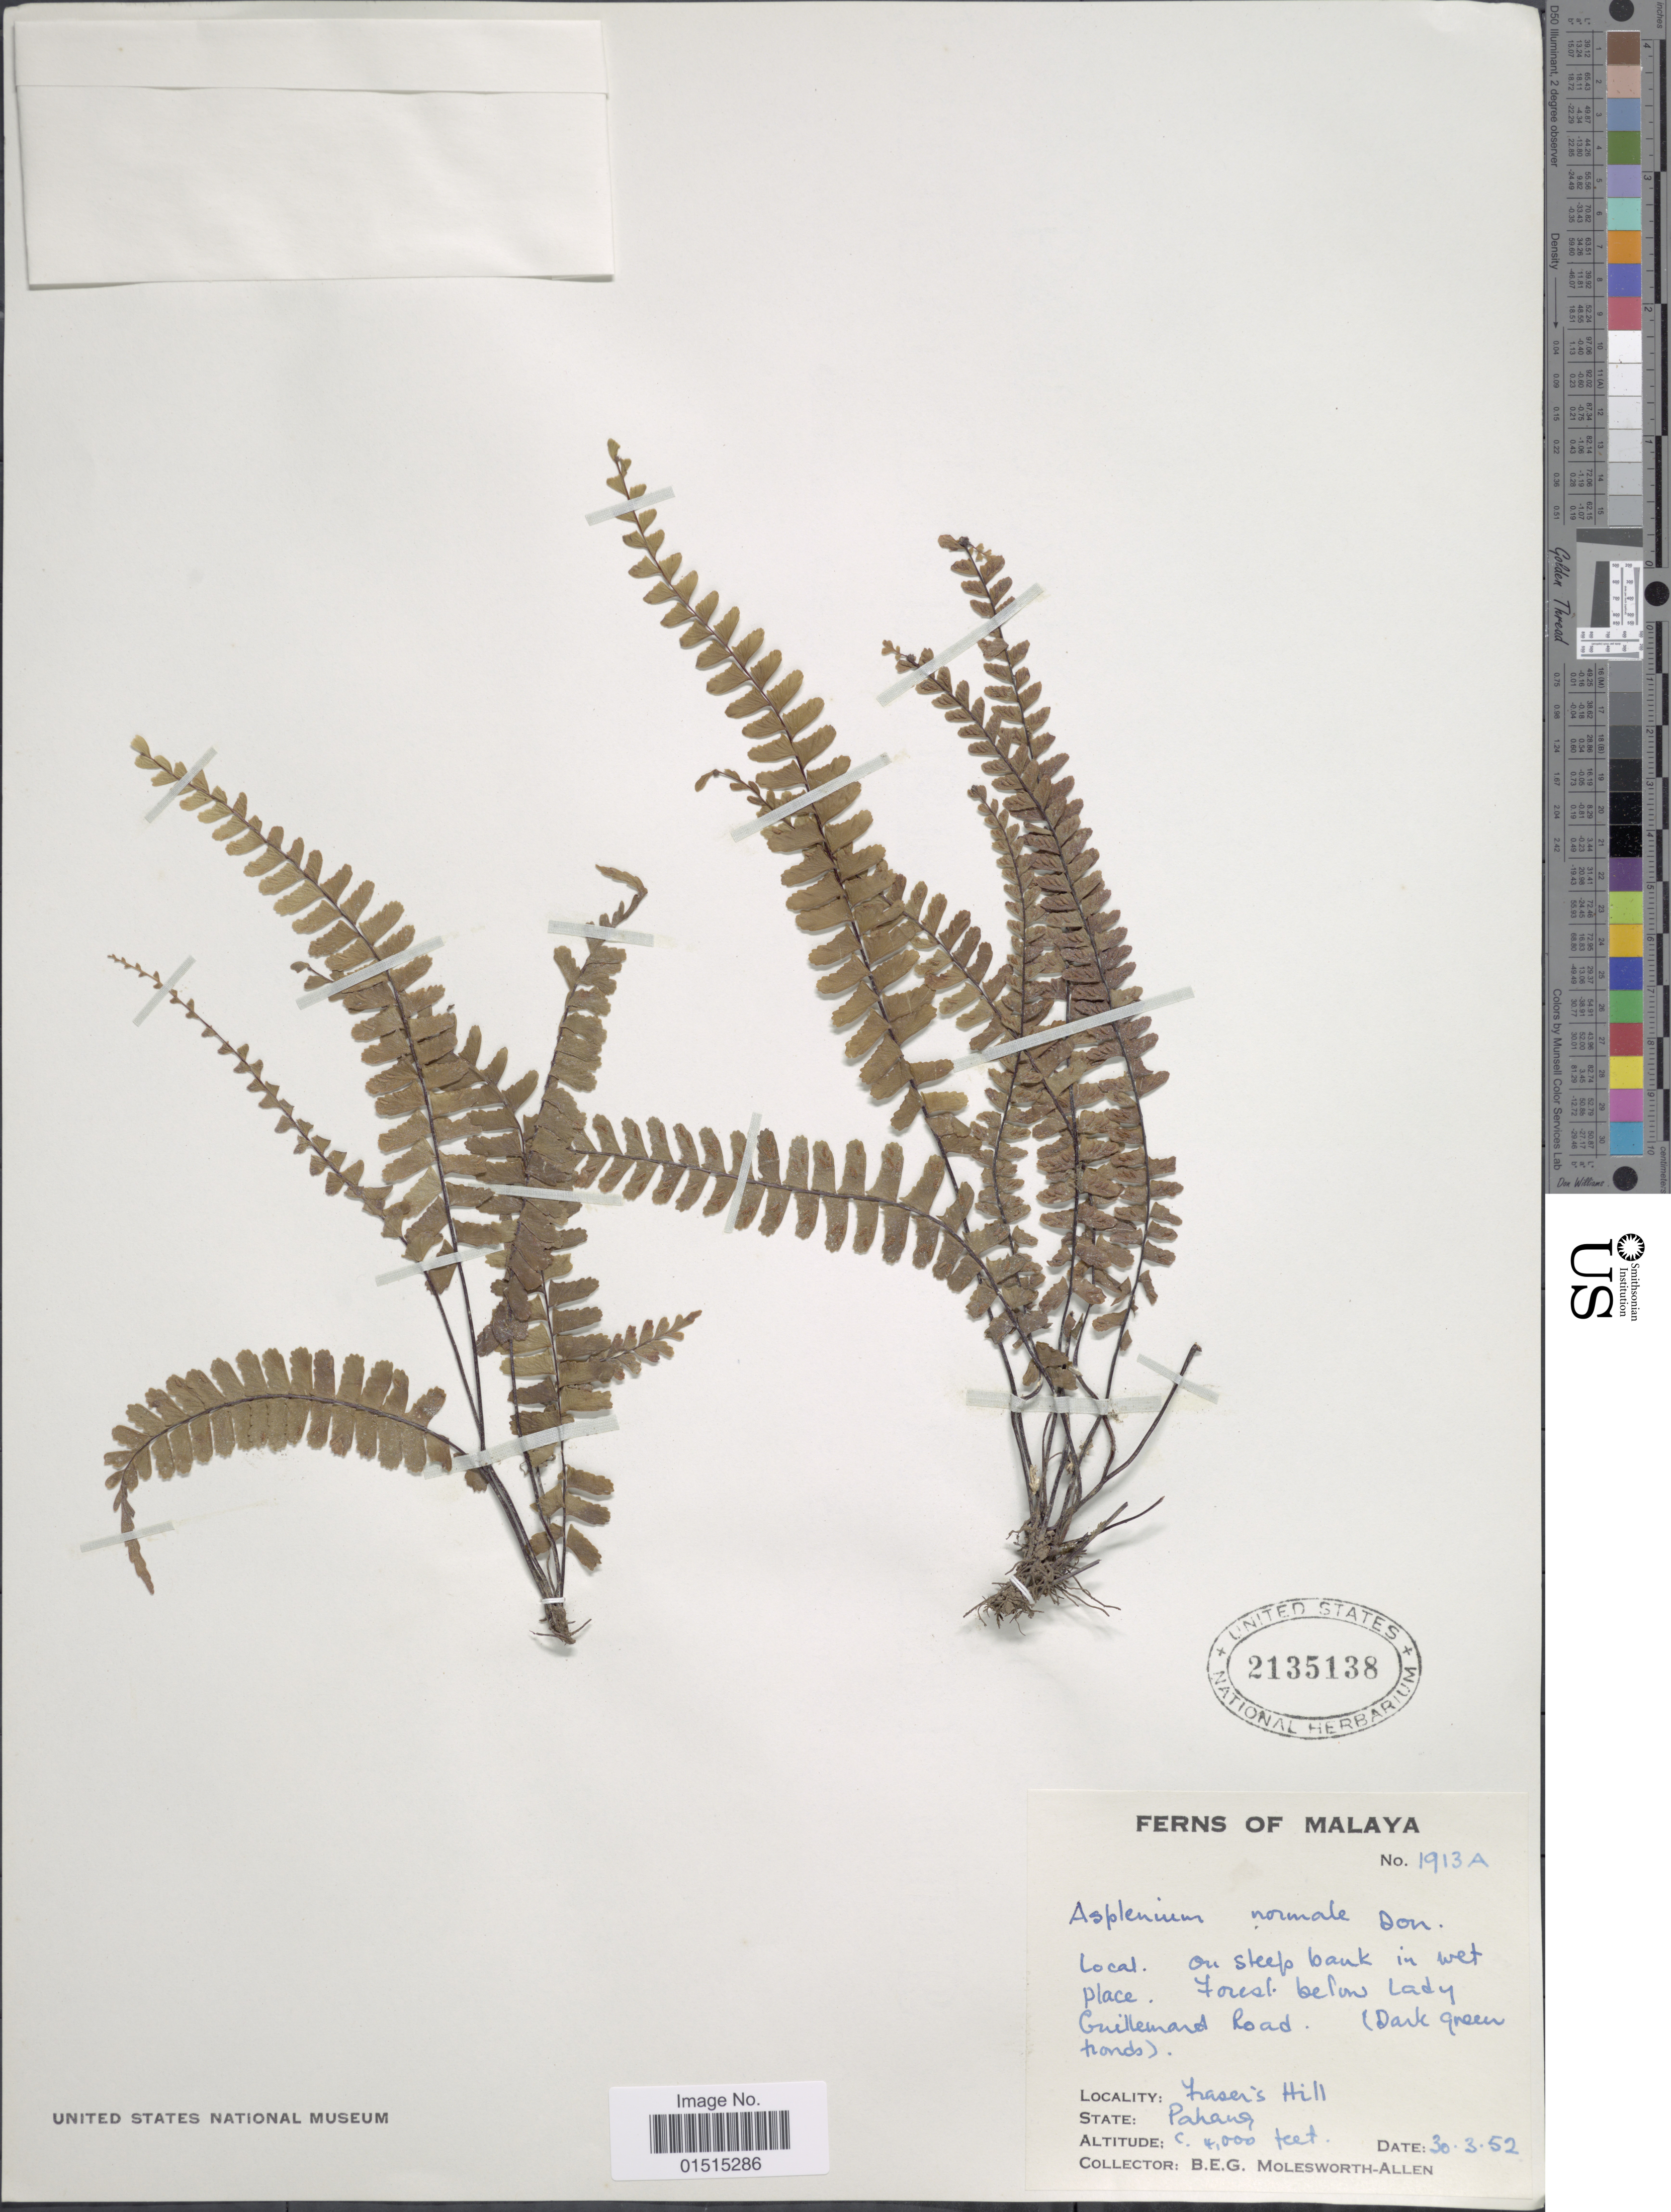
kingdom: Plantae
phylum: Tracheophyta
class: Polypodiopsida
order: Polypodiales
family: Aspleniaceae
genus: Asplenium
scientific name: Asplenium normale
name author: D. Don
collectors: B. E. G. Molesworth-Allen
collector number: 1913A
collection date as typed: Transcribed d/m/y: 30/3/52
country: Malaysia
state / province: Pahang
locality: On steep bank in wet place. Forest below Lady Guillemard Road, Fraser's Hill [Bukit Fraser].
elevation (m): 1219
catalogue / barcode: US 2135138